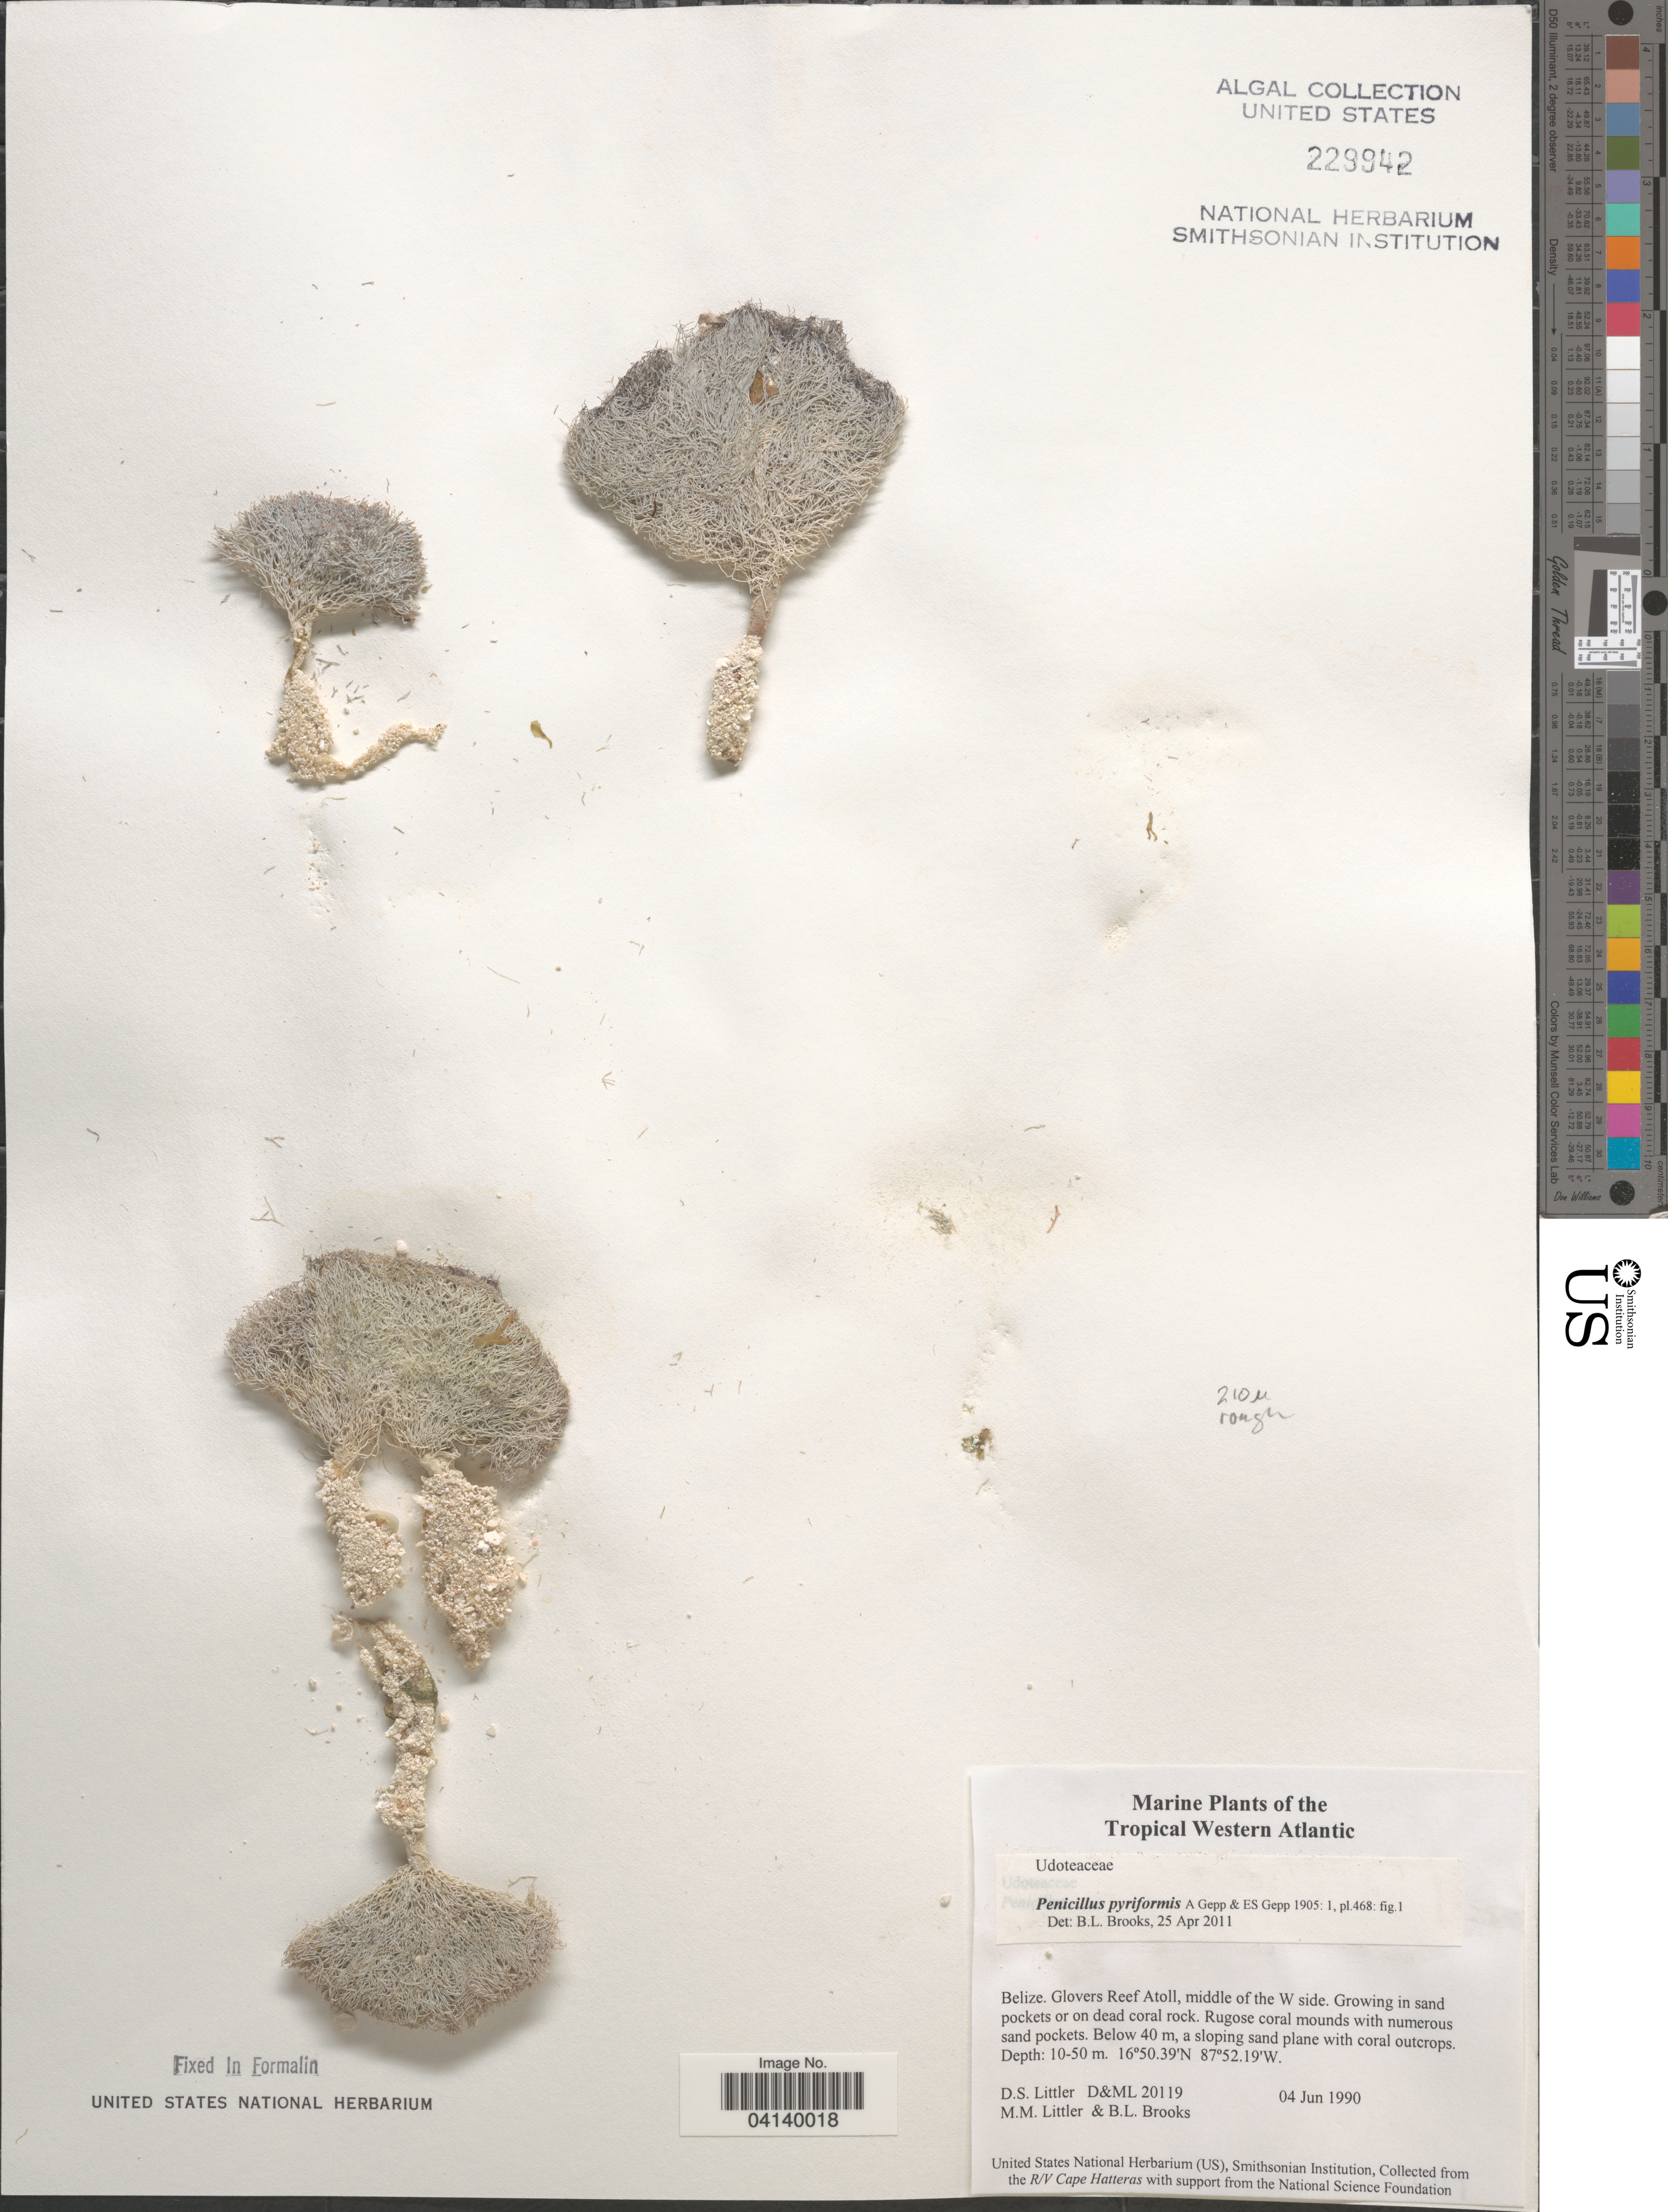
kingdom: Plantae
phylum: Chlorophyta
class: Ulvophyceae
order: Bryopsidales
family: Udoteaceae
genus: Penicillus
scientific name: Penicillus pyriformis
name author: A. Gepp & E. Gepp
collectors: D. S. Littler & B. Brooks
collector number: D&ML20119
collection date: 1990-06-04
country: Belize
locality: Tropical Western Atlantic. Glovers Reef Atoll, middle of the W side.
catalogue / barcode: US 229942